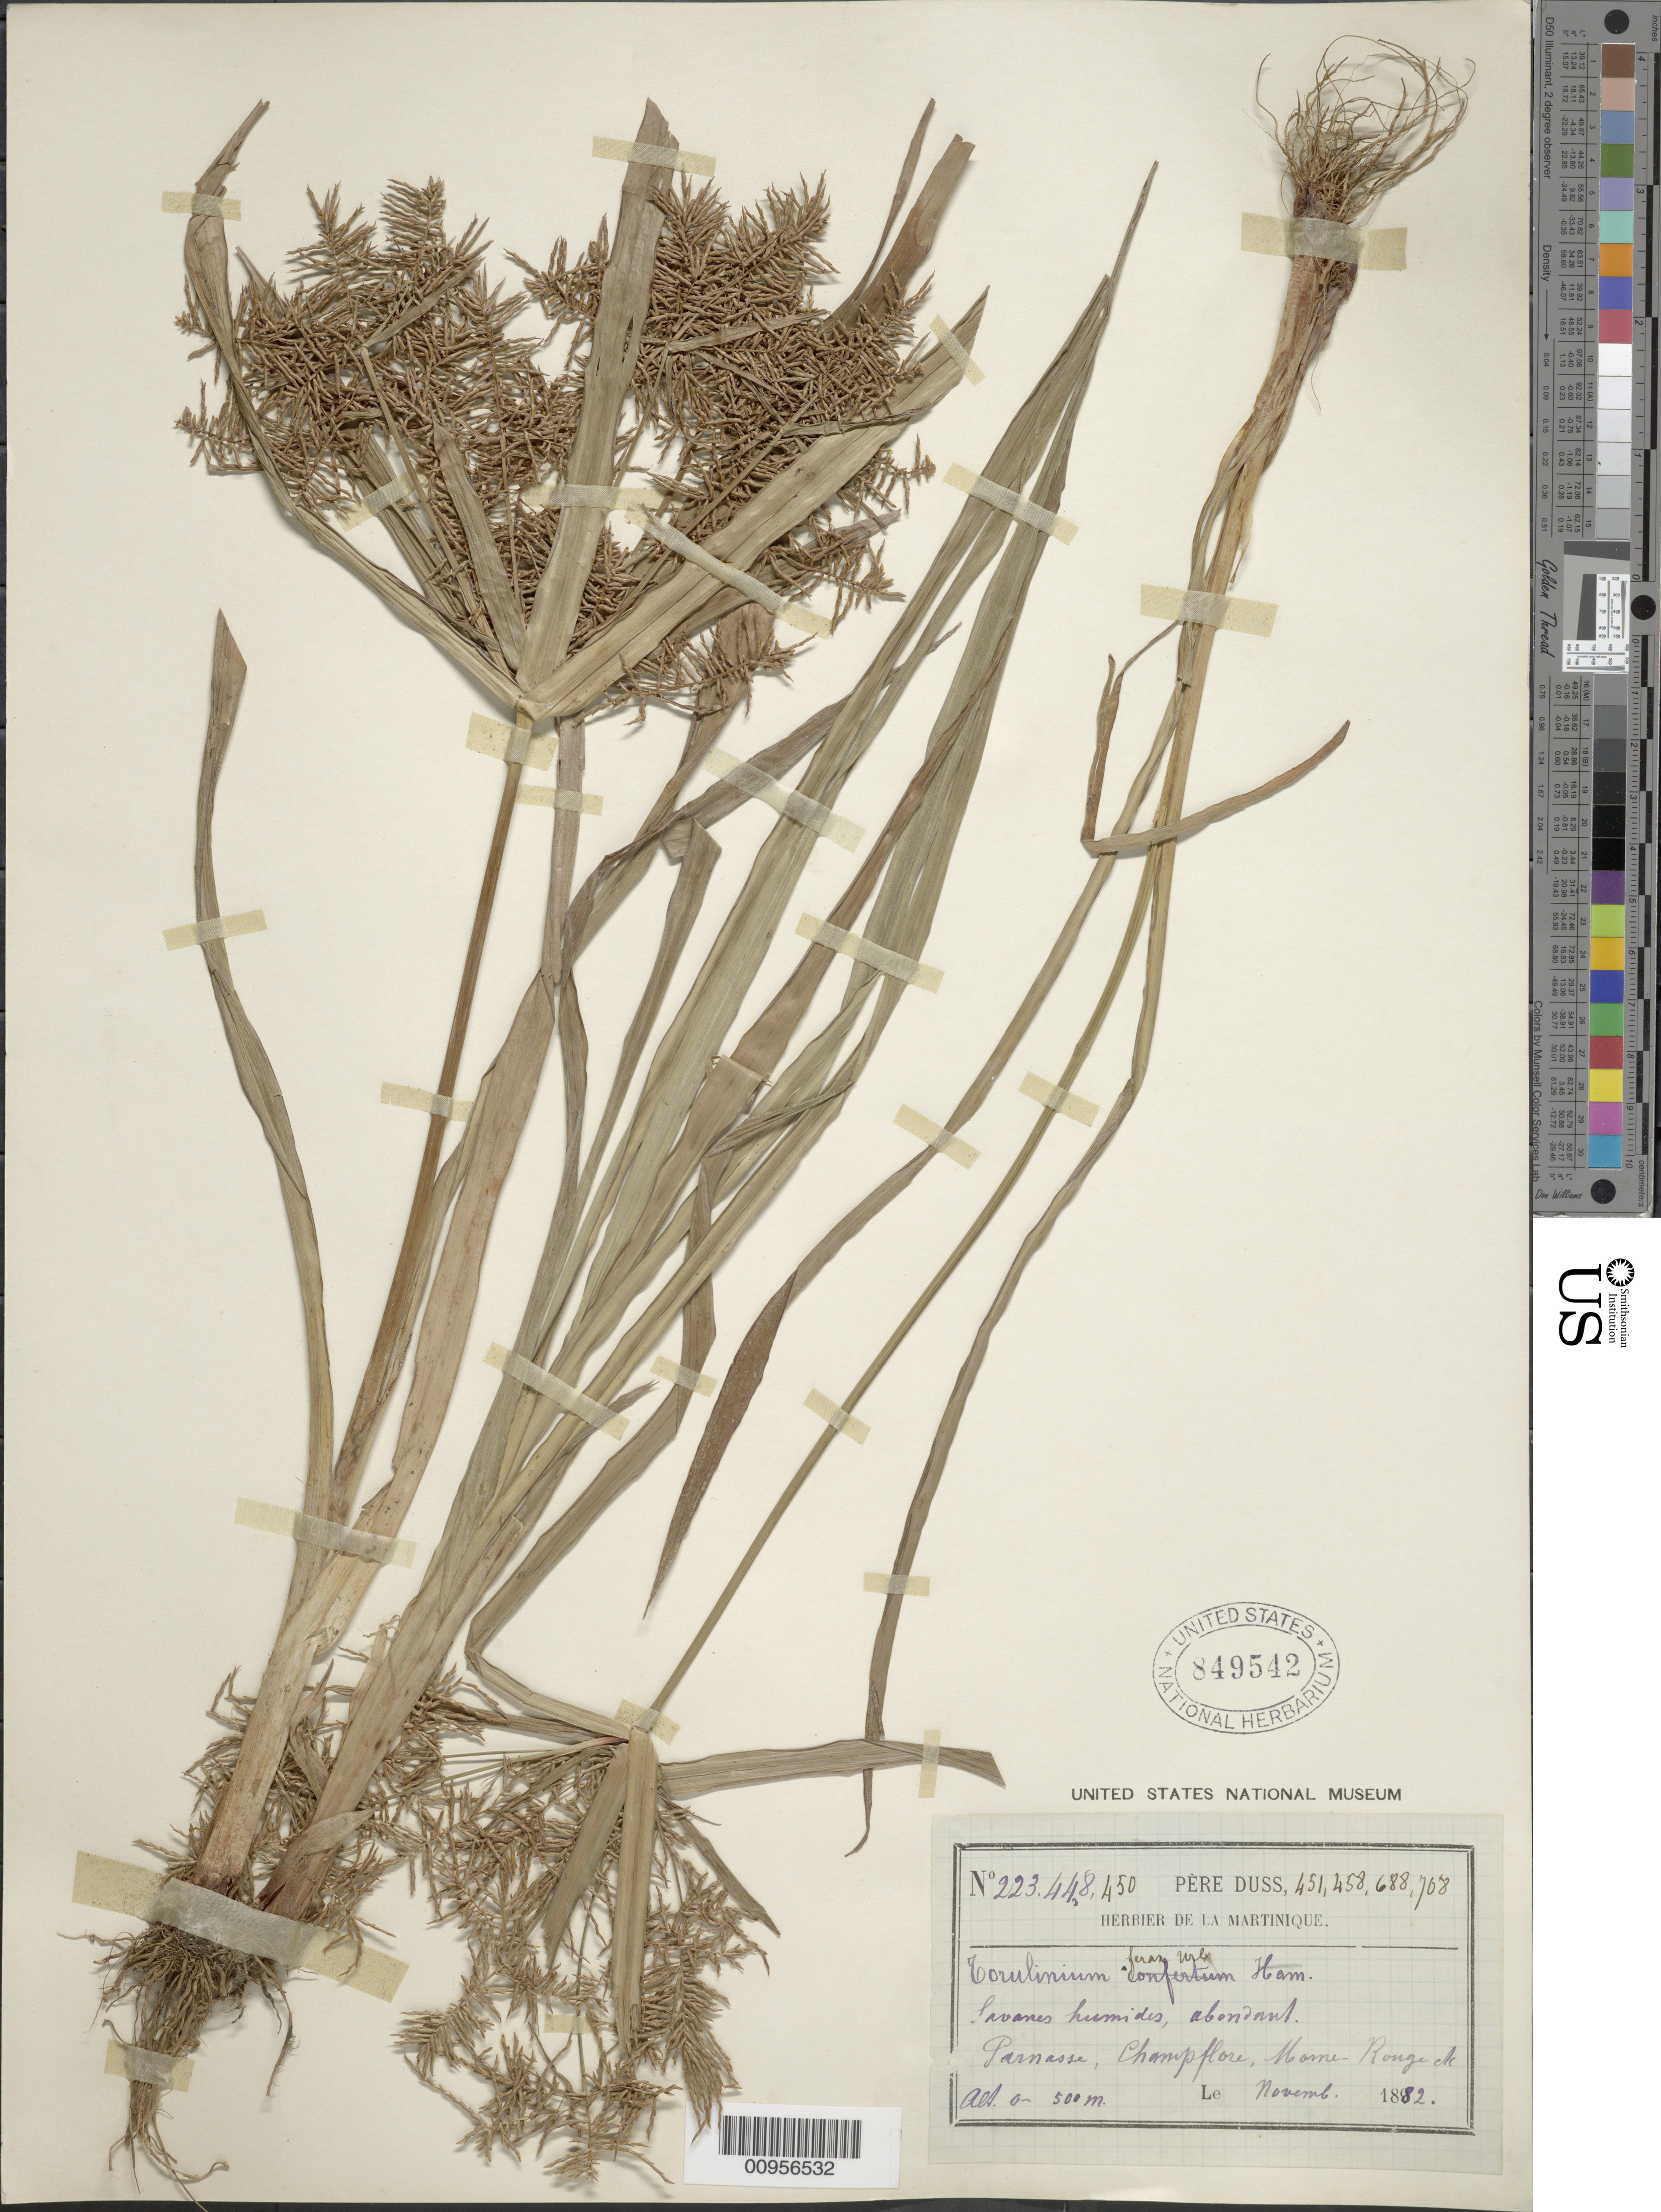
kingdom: Plantae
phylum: Tracheophyta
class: Liliopsida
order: Poales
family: Cyperaceae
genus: Cyperus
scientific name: Cyperus odoratus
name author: L.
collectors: Père Duss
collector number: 223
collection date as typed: Nov 1882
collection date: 1882-11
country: Martinique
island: Martinique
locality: Parnasse, Champflore, Morne Rouge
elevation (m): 0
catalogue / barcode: US 849542